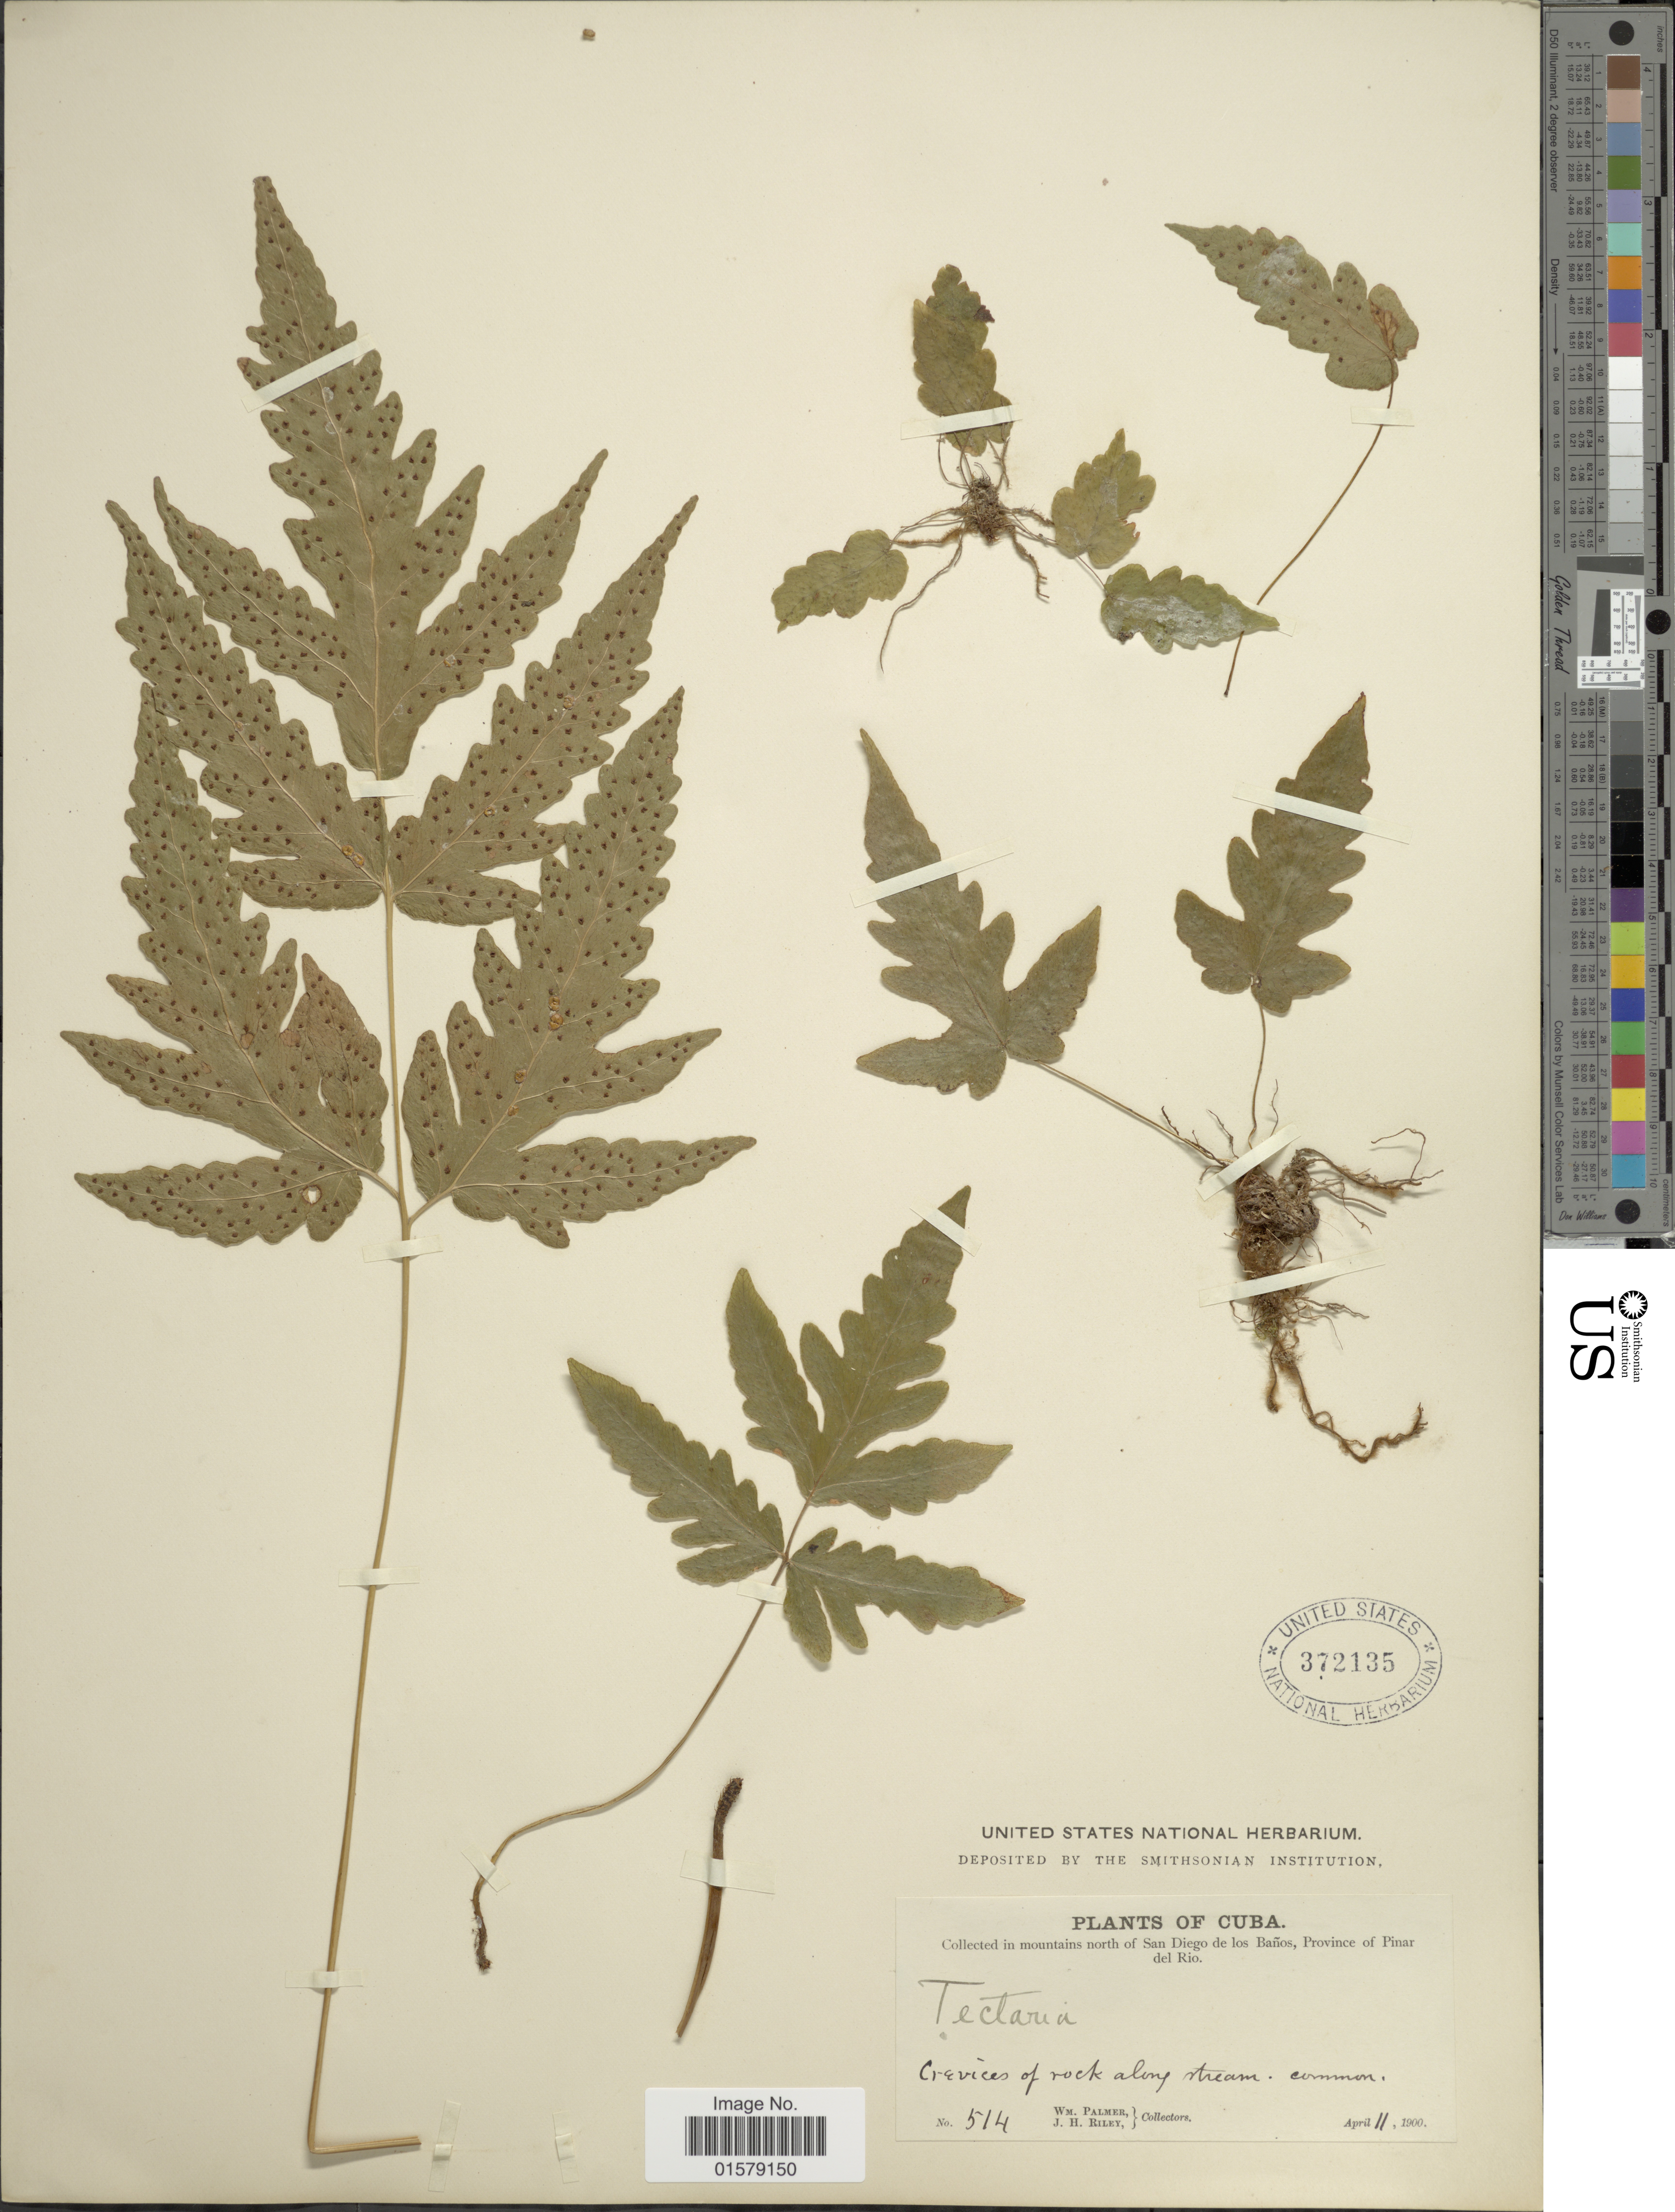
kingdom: Plantae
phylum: Tracheophyta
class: Polypodiopsida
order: Polypodiales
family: Tectariaceae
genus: Tectaria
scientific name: Tectaria fimbriata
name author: (Willd.) Lourteig & Proctor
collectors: W. Palmer & J. H. Riley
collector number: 514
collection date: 1900-04-11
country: Cuba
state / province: Pinar del Río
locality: In mountains north of San Diego de los Baños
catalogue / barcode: US 372135